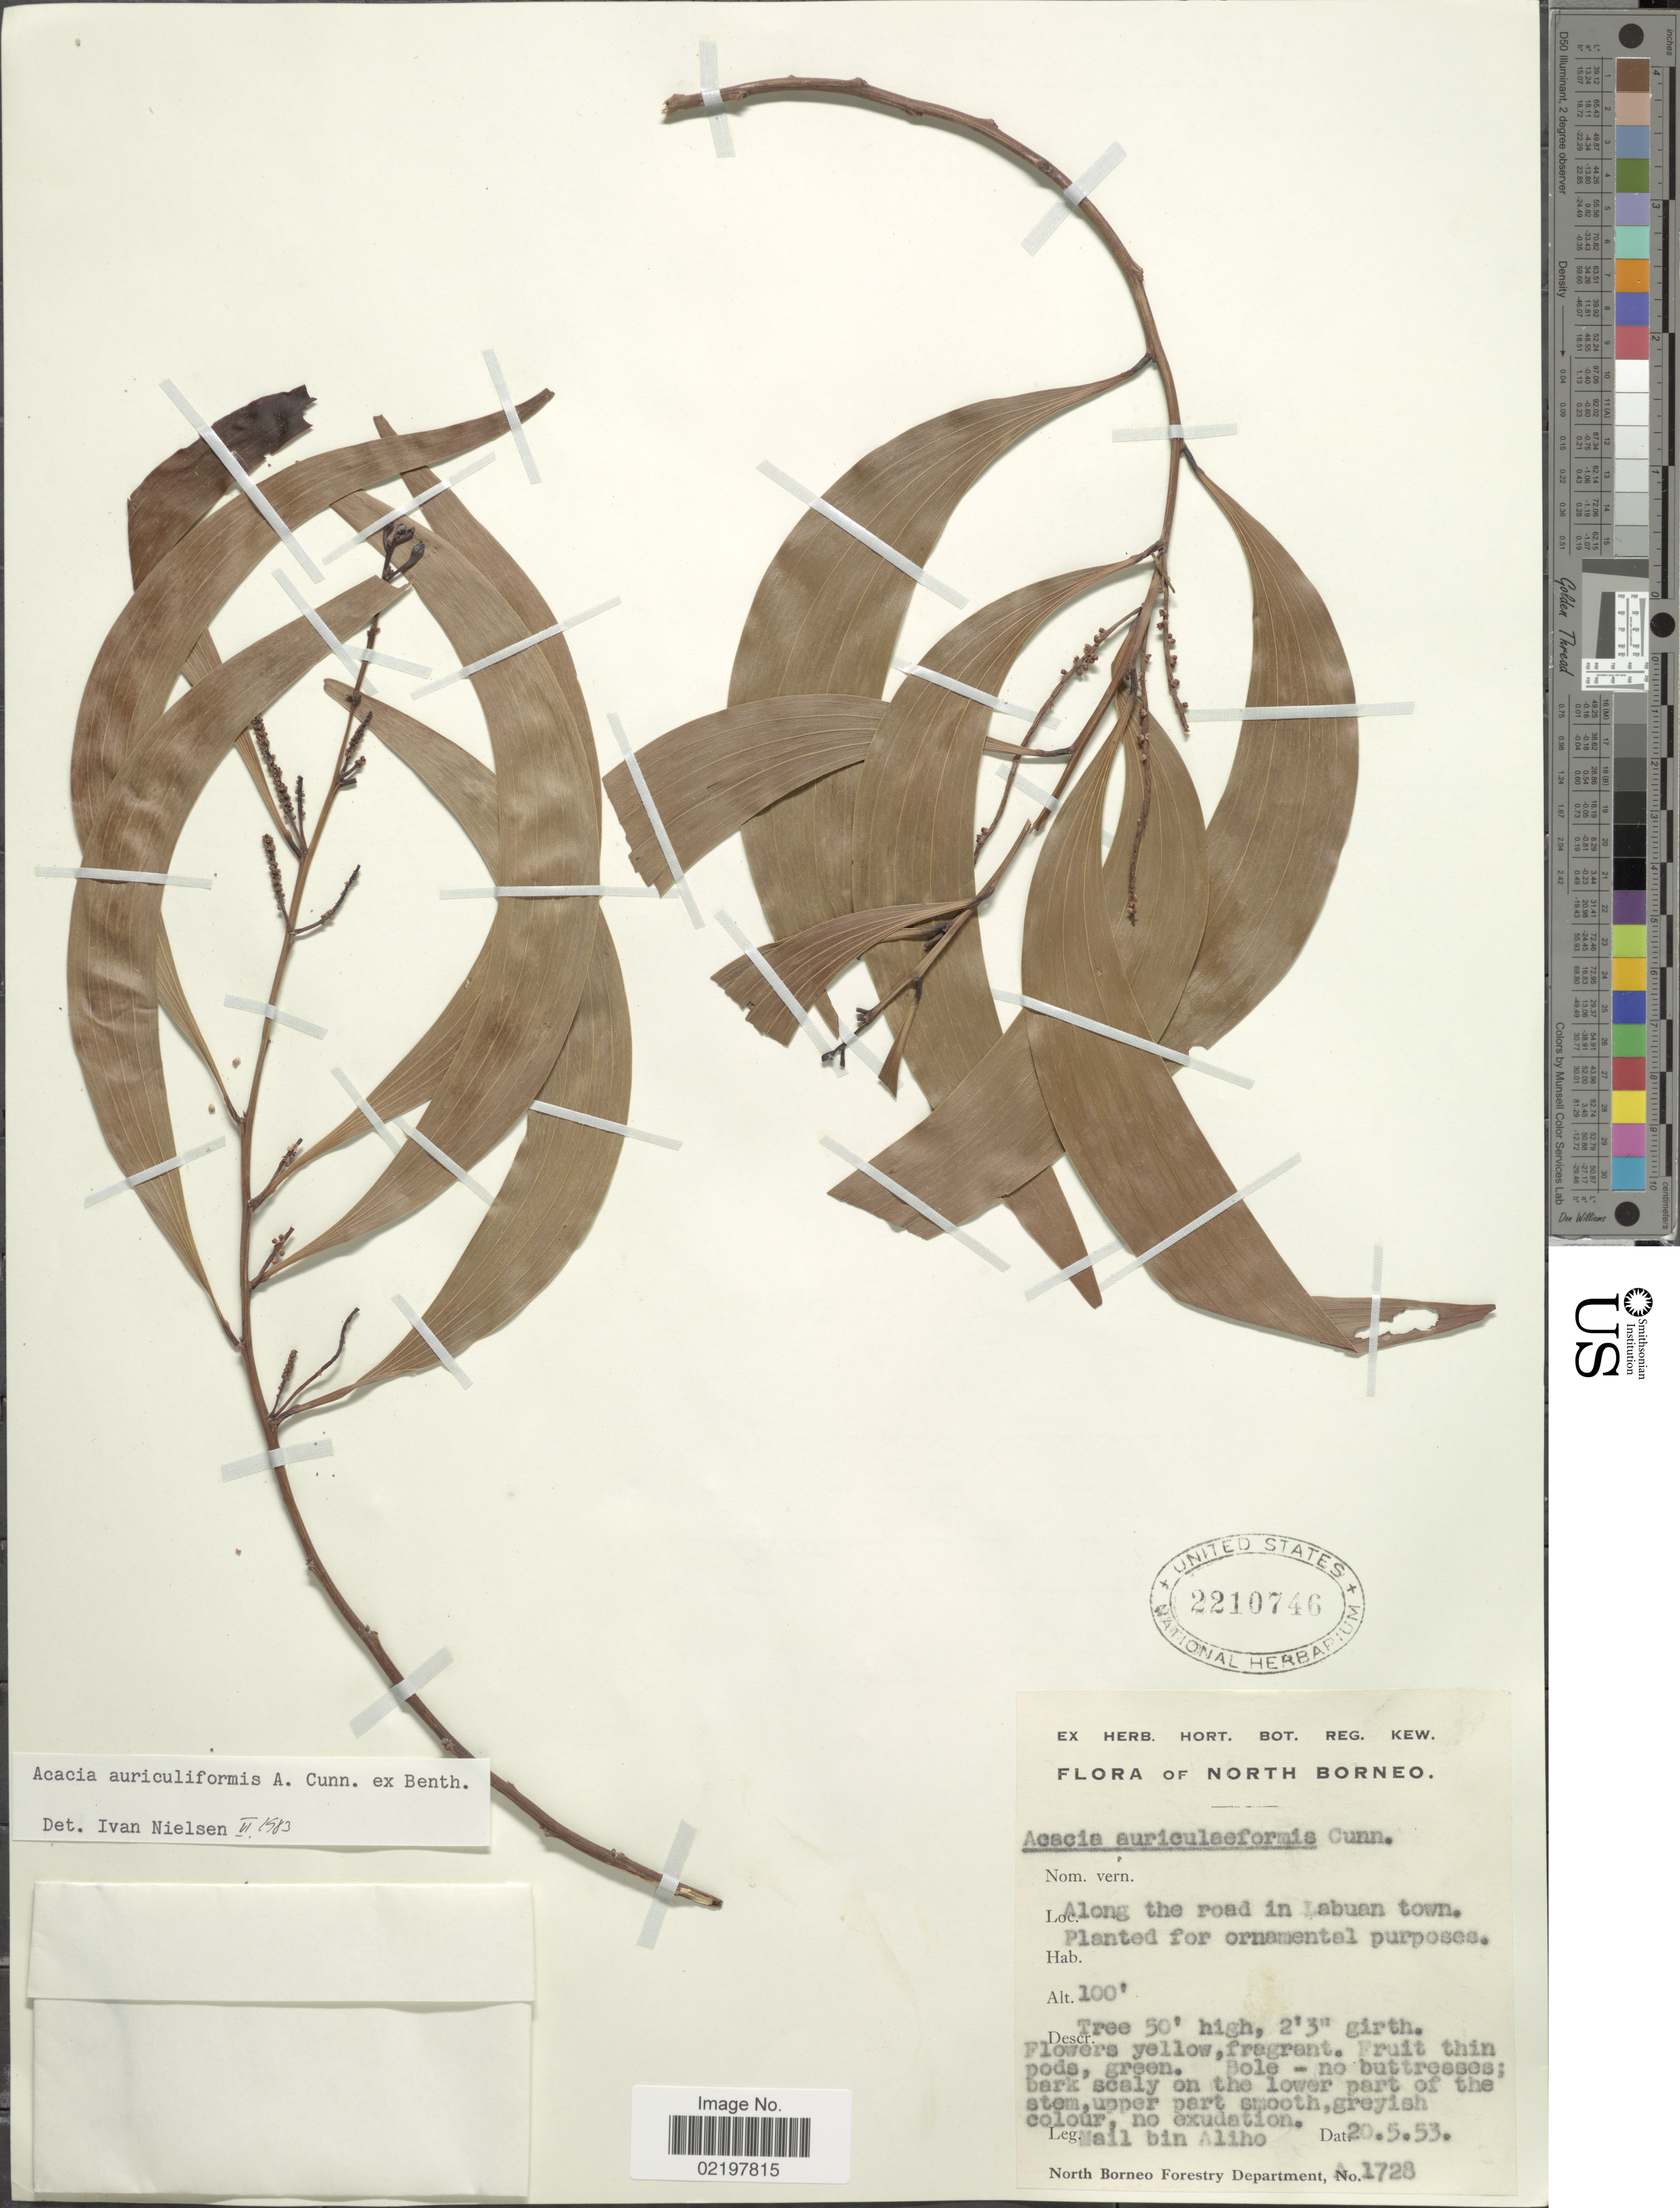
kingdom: Plantae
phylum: Tracheophyta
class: Magnoliopsida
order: Fabales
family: Fabaceae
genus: Acacia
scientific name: Acacia auriculiformis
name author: A. Cunn. ex Benth.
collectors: A. Mail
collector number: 1728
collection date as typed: Transcribed d/m/y: 20/5/53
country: Malaysia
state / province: Labuan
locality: North Borneo, Along the road in Labuan town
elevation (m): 30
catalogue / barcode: US 2210746